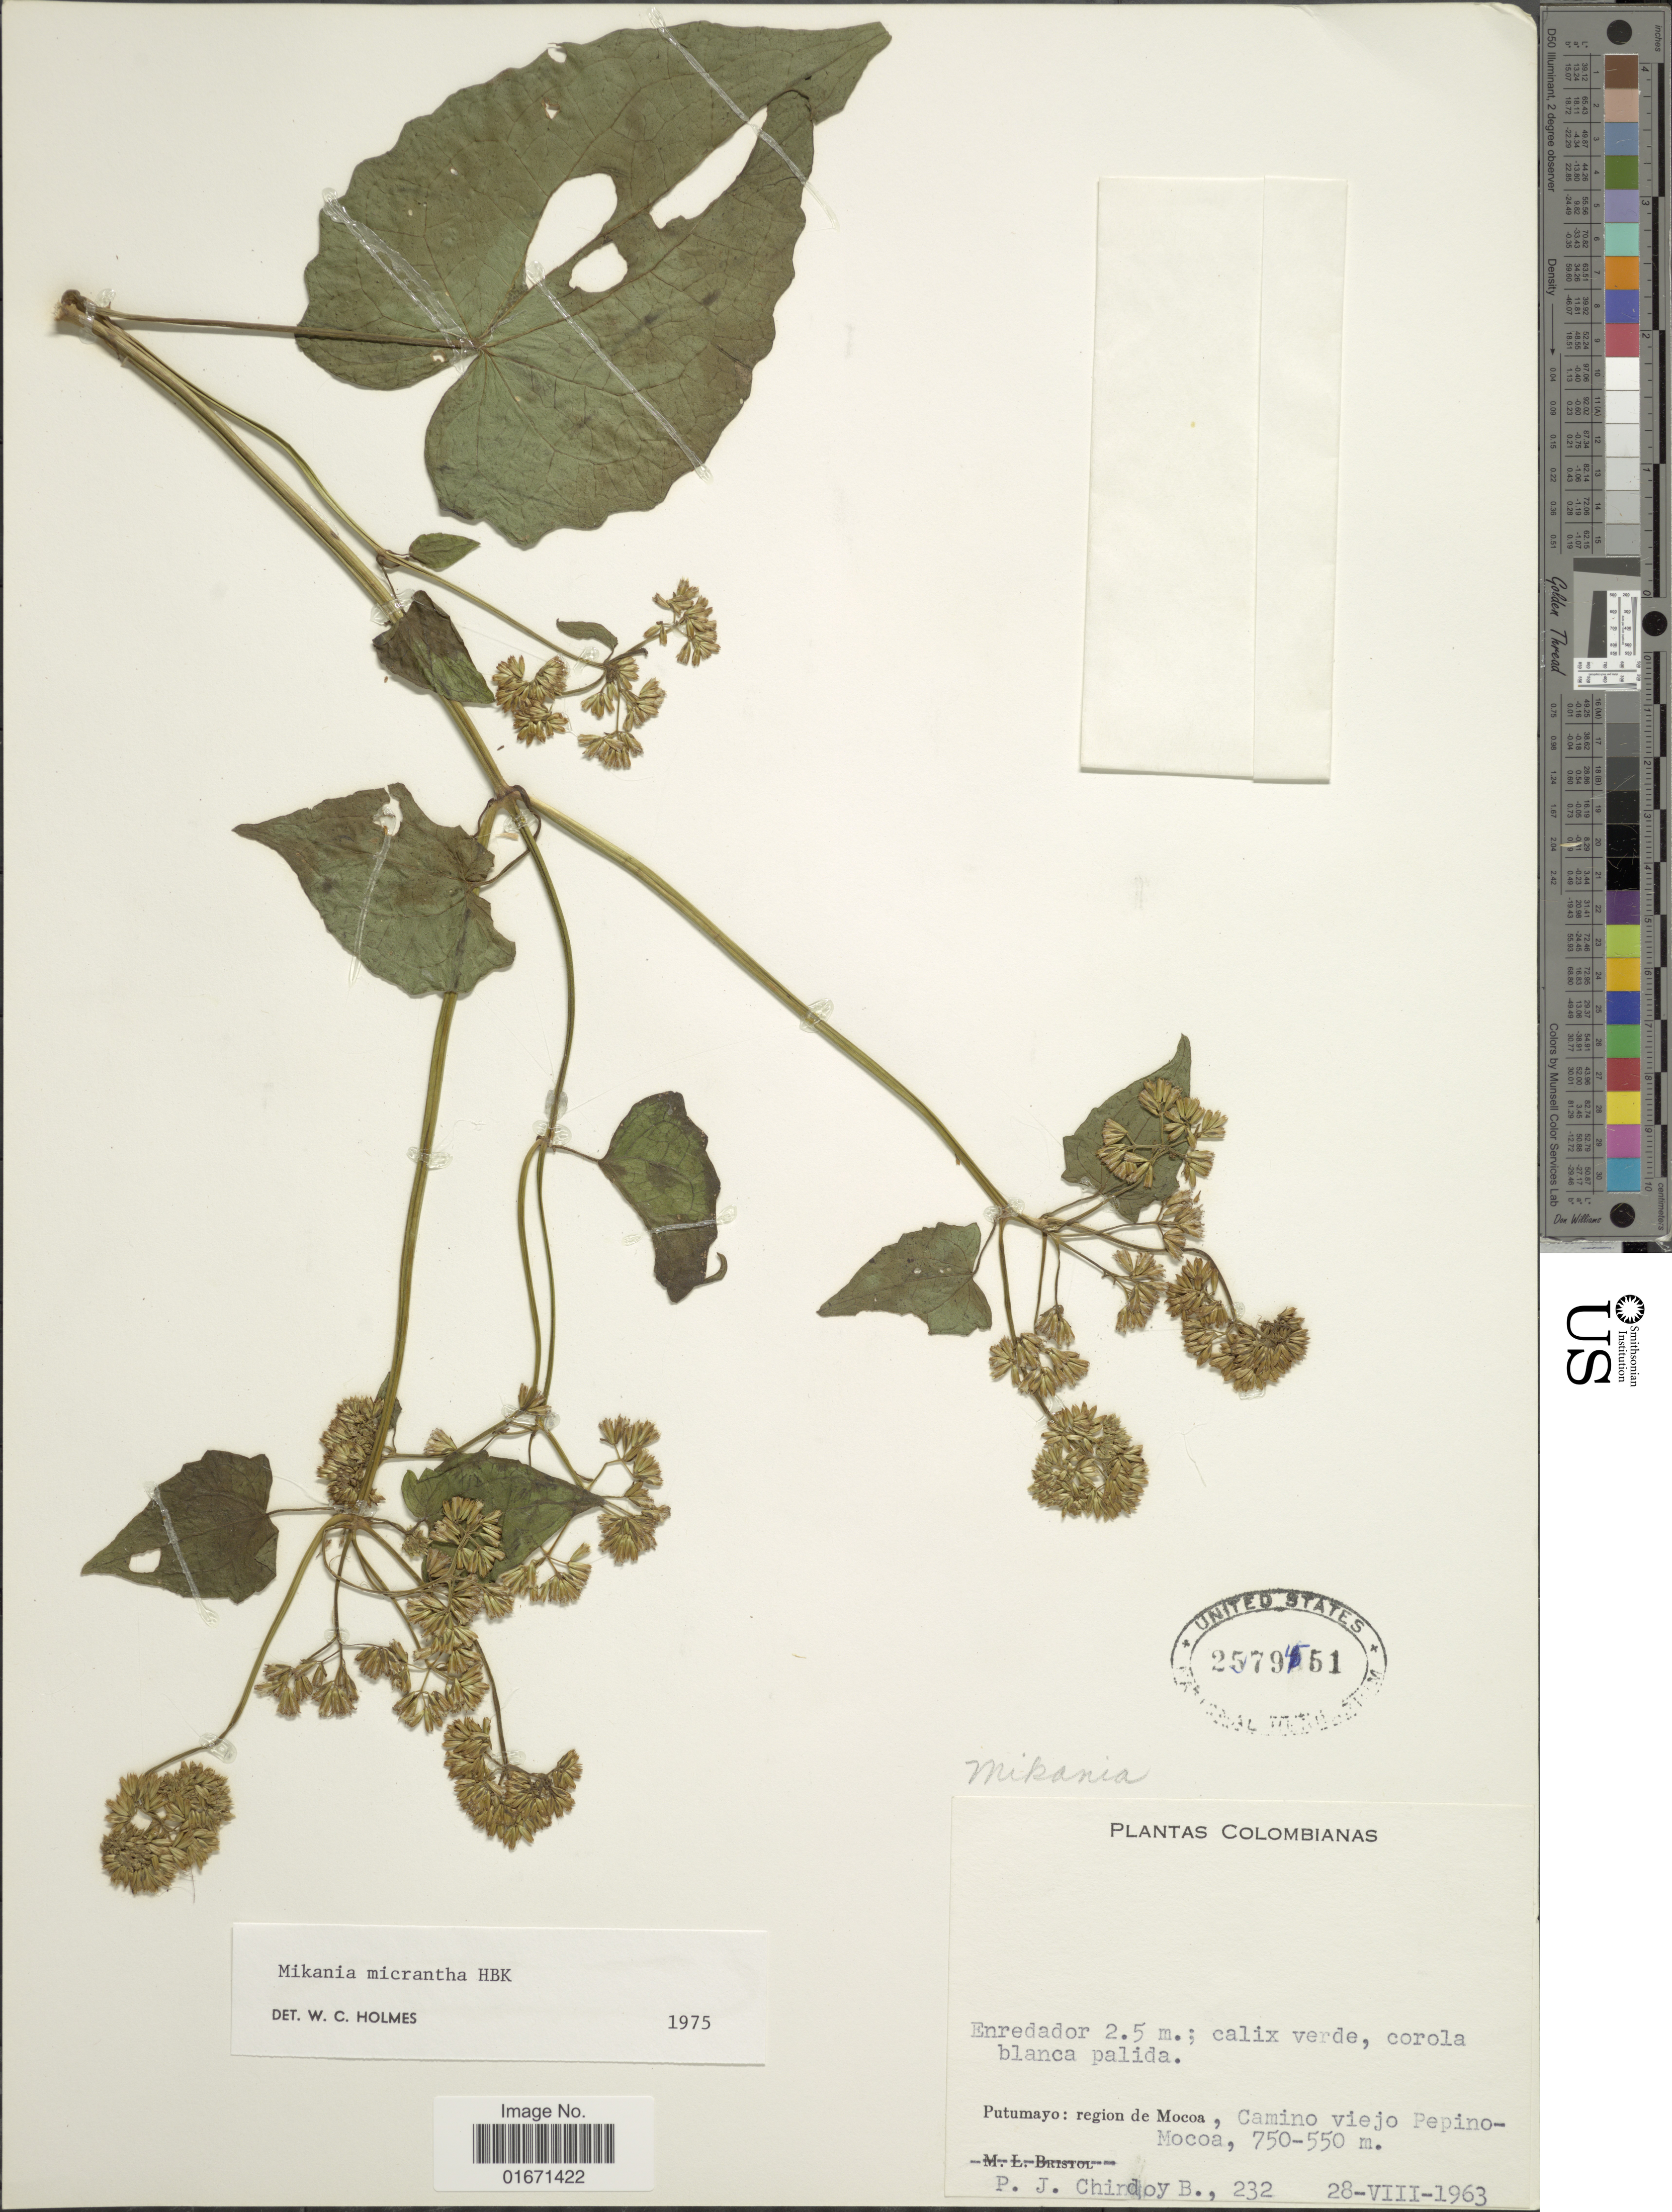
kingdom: Plantae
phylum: Tracheophyta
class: Magnoliopsida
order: Asterales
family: Asteraceae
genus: Mikania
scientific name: Mikania micrantha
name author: Kunth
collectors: P. Chirdoy B.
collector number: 232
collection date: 1963-08-28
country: Colombia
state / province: Putumayo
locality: Putumayo: region de Mocoa, Camino viejo Pepino-Mocoa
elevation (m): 550